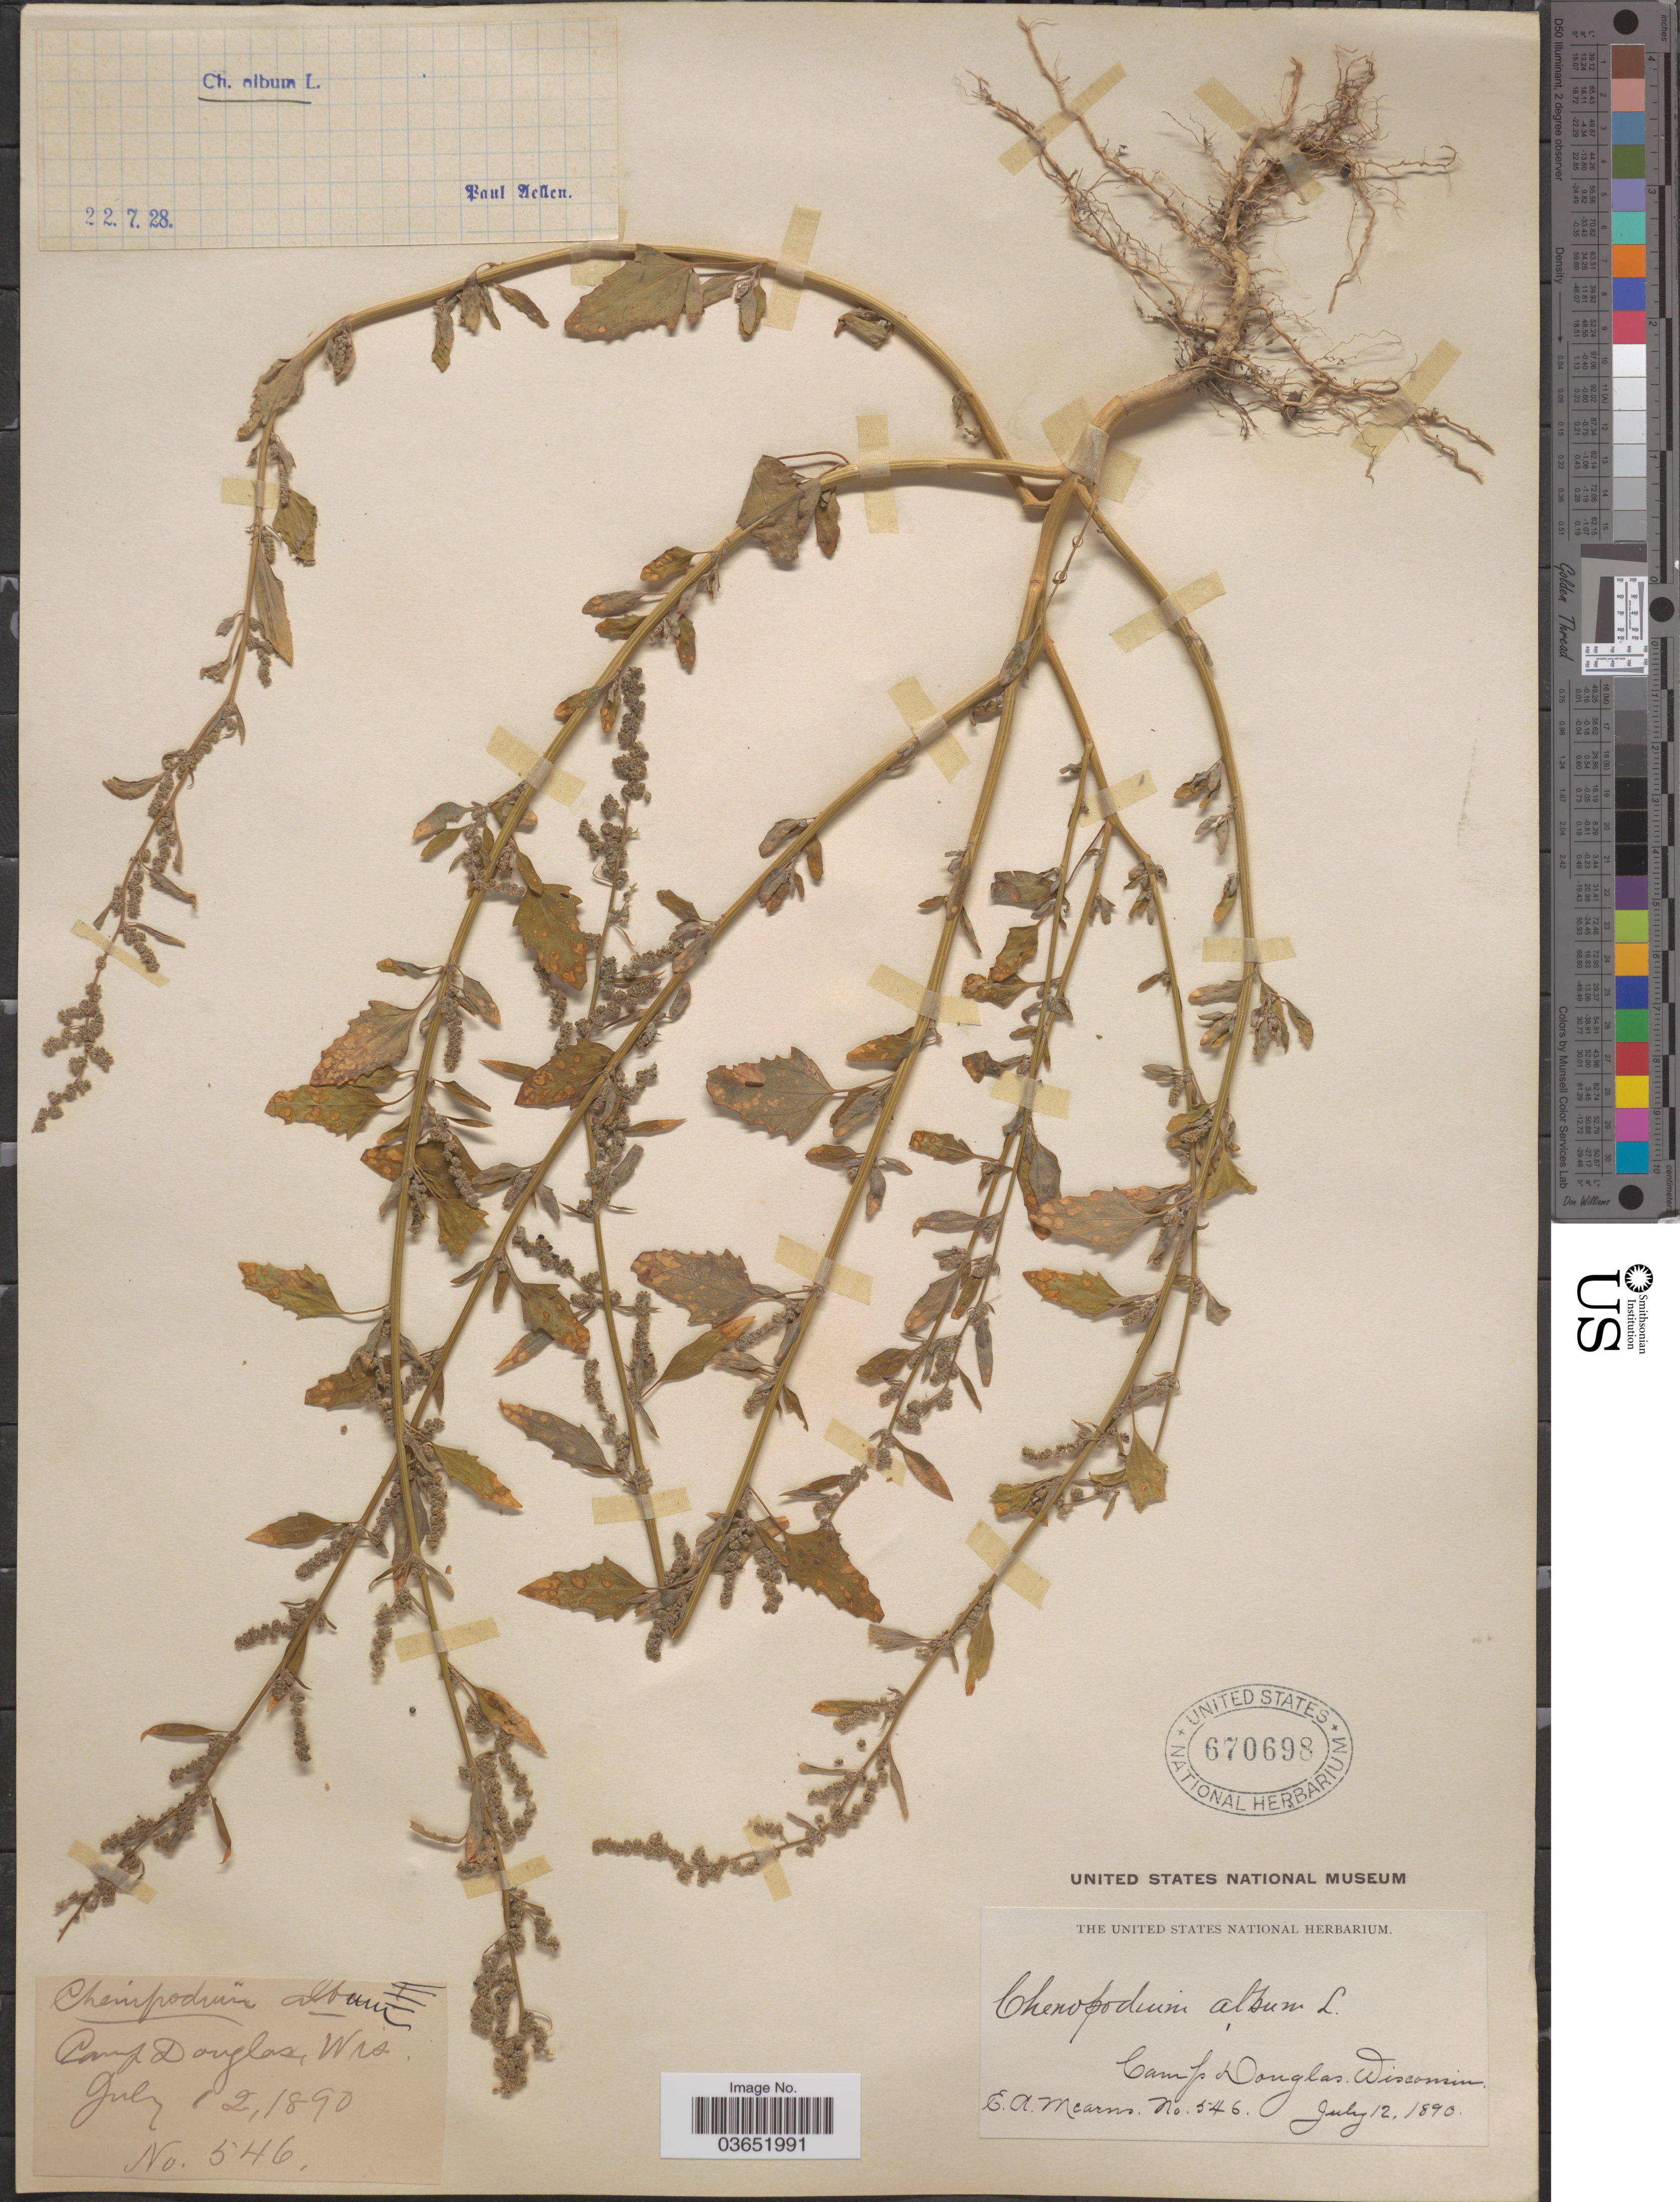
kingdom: Plantae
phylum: Tracheophyta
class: Magnoliopsida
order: Caryophyllales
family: Amaranthaceae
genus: Chenopodium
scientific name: Chenopodium album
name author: L.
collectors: E. A. Mearns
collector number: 546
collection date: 1890-07-12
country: United States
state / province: Wisconsin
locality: Camp Douglas.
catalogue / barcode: US 670698